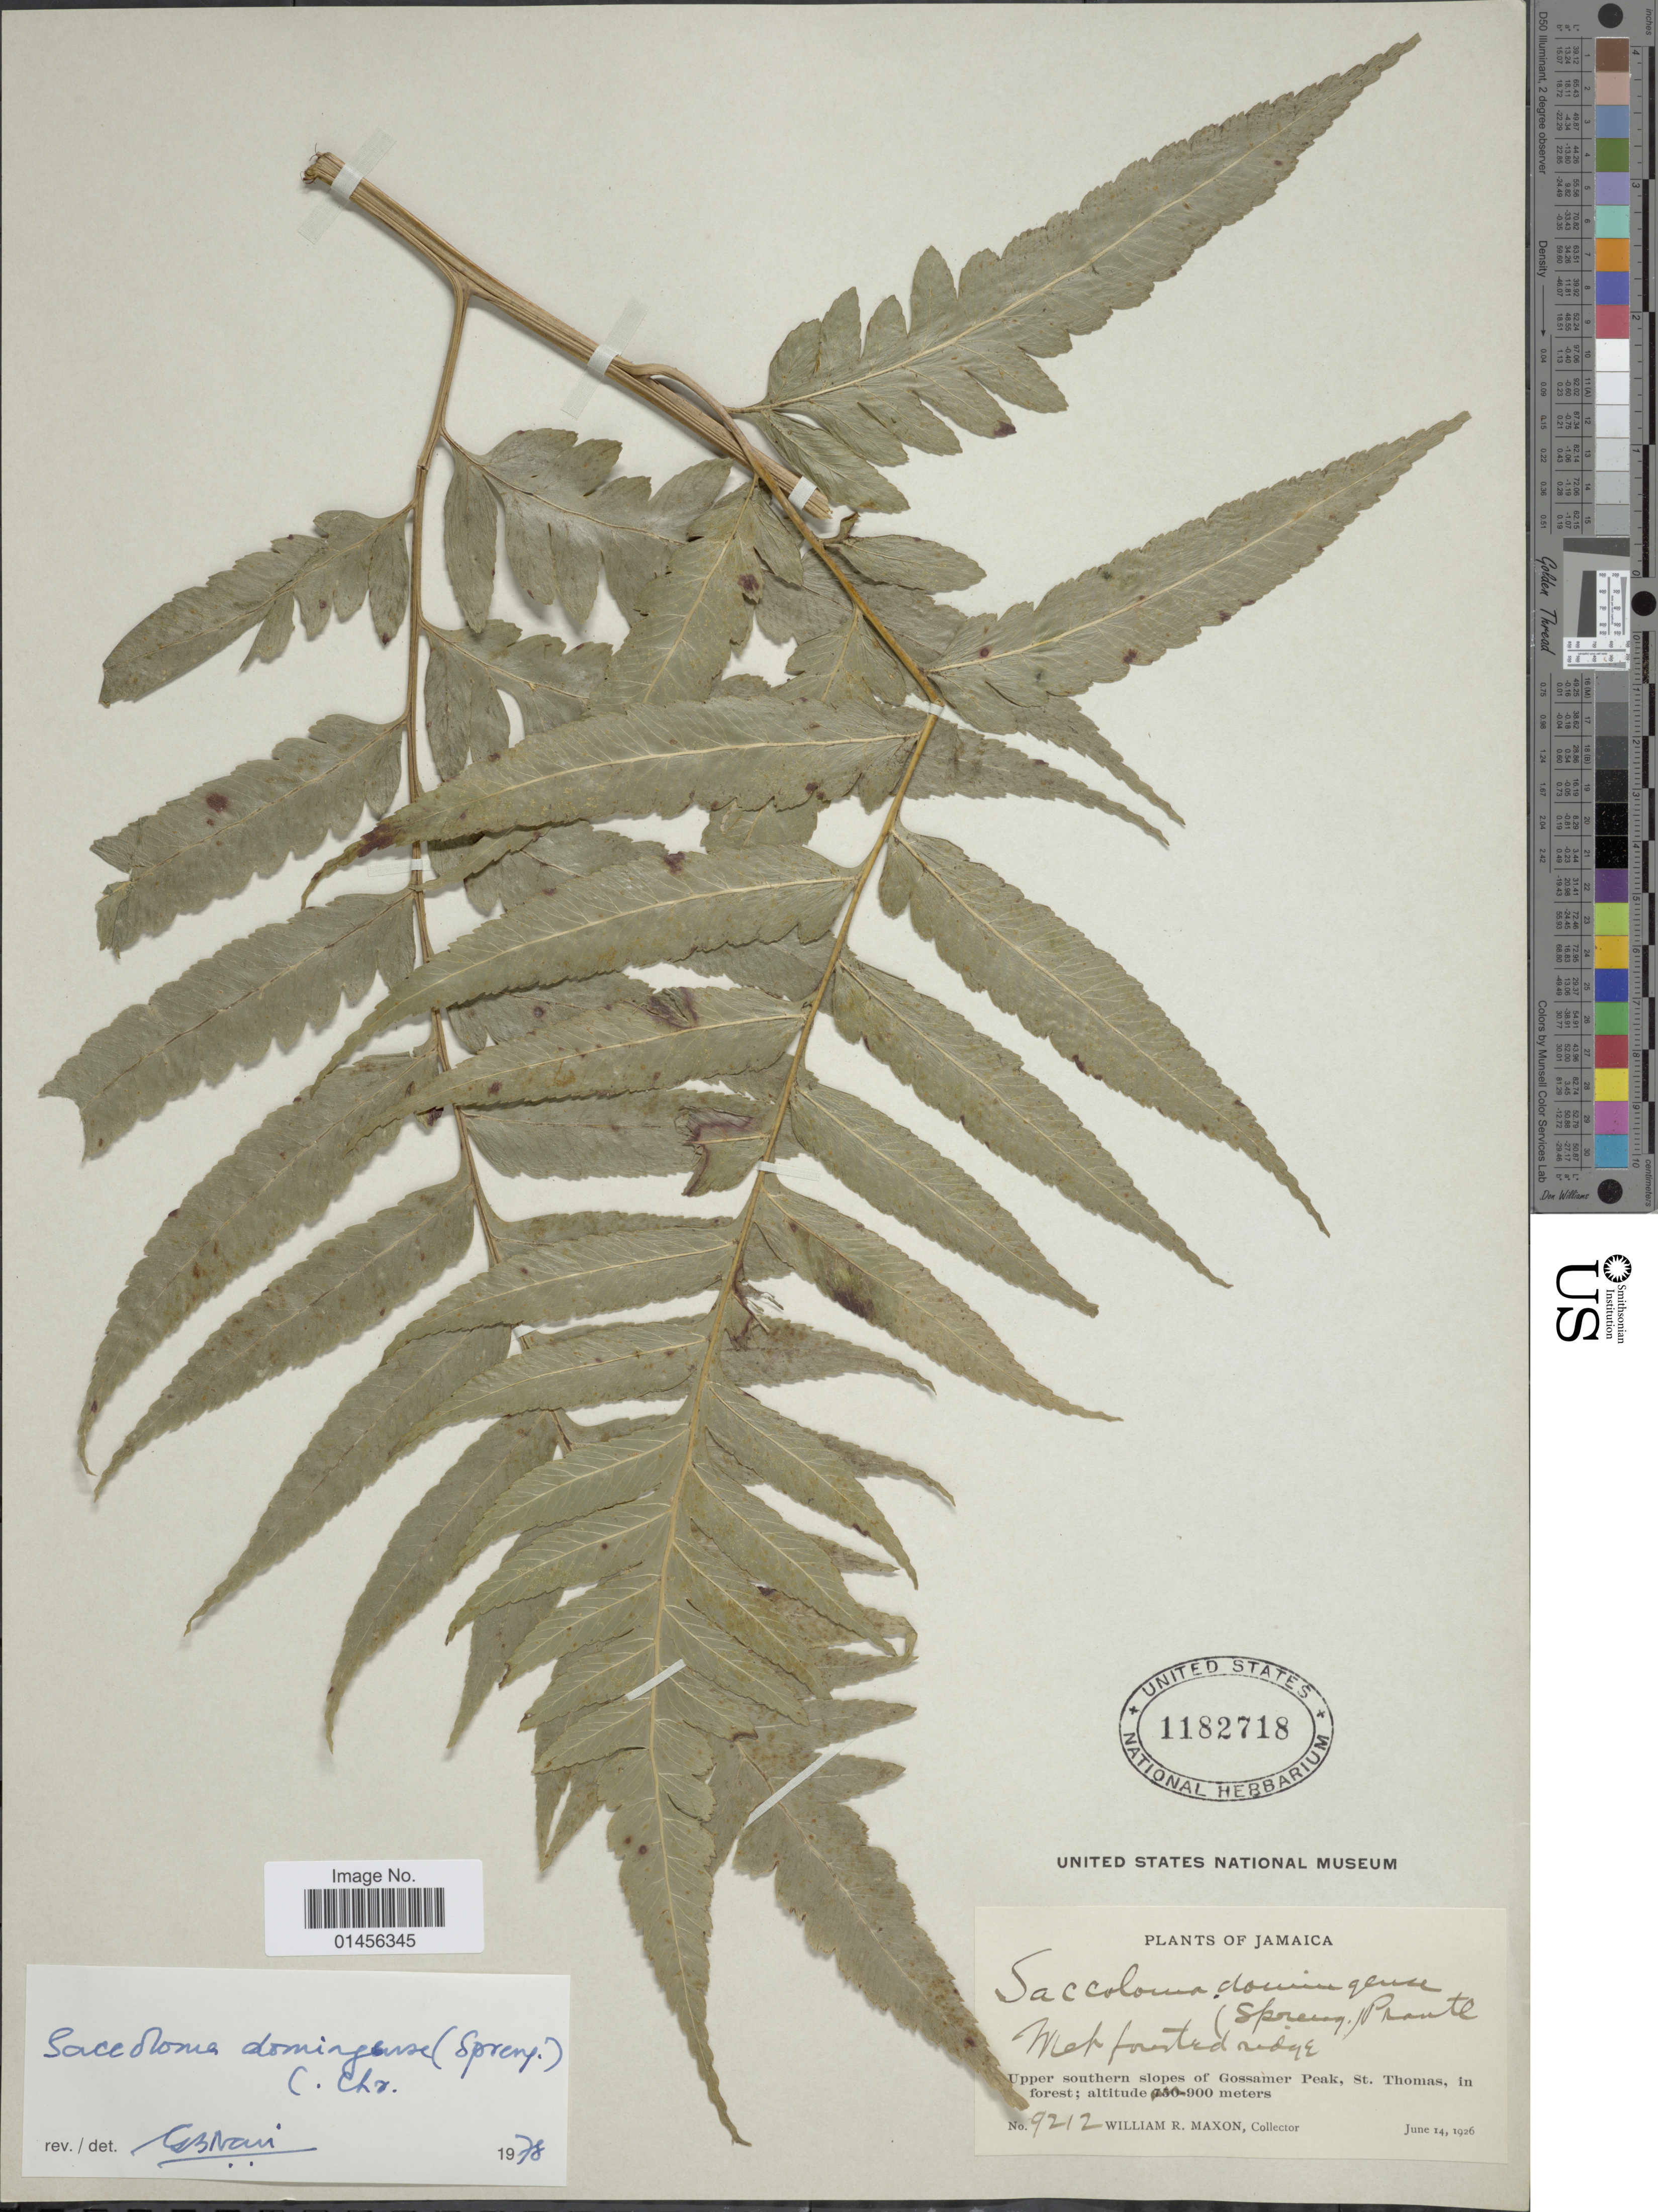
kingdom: Plantae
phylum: Tracheophyta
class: Polypodiopsida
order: Polypodiales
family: Saccolomataceae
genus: Saccoloma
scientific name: Saccoloma domingense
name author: (Spreng.) C. Chr.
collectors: W. R. Maxon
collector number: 9212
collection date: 1926-06-14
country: Jamaica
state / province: Saint Thomas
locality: Upper southern slopes of Gossamer Peak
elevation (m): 900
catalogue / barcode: US 1182718